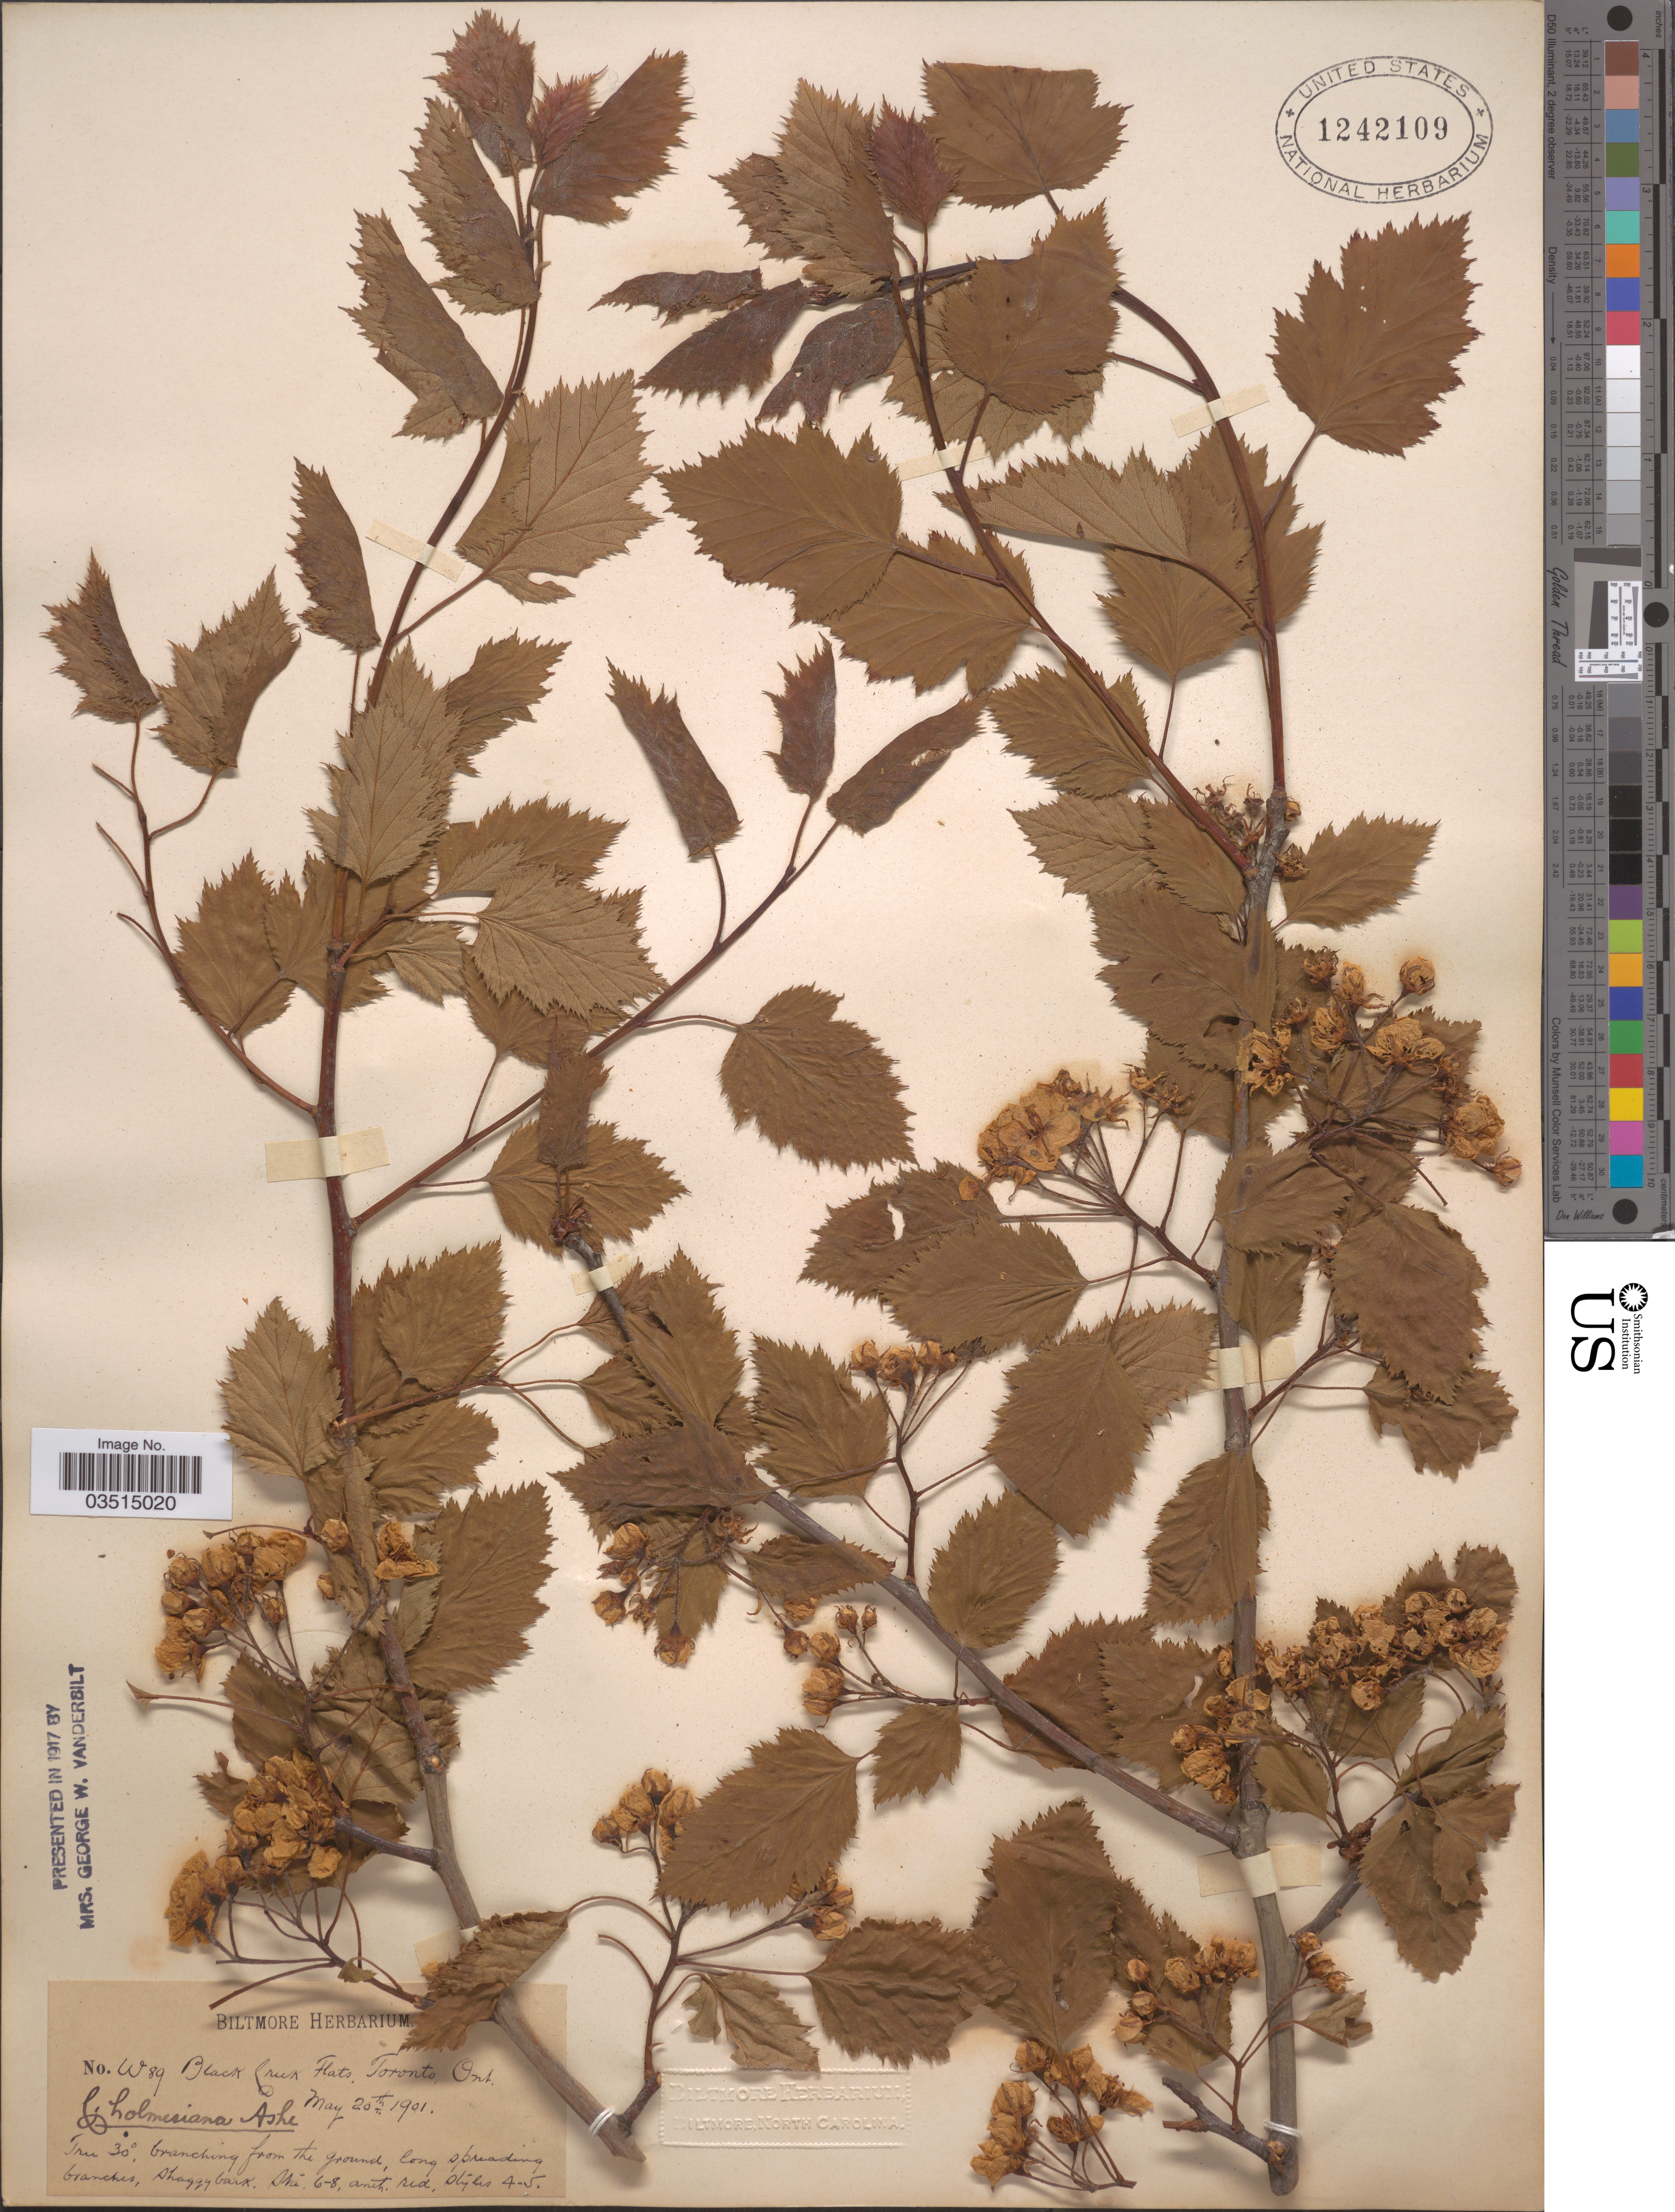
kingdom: Plantae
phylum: Tracheophyta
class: Magnoliopsida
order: Rosales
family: Rosaceae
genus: Crataegus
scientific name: Crataegus holmesiana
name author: Ashe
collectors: ex herb. Biltmore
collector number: W89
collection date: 1901-05-20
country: Canada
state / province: Ontario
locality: Black Creek Flats, Toronto.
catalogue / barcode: US 1242109